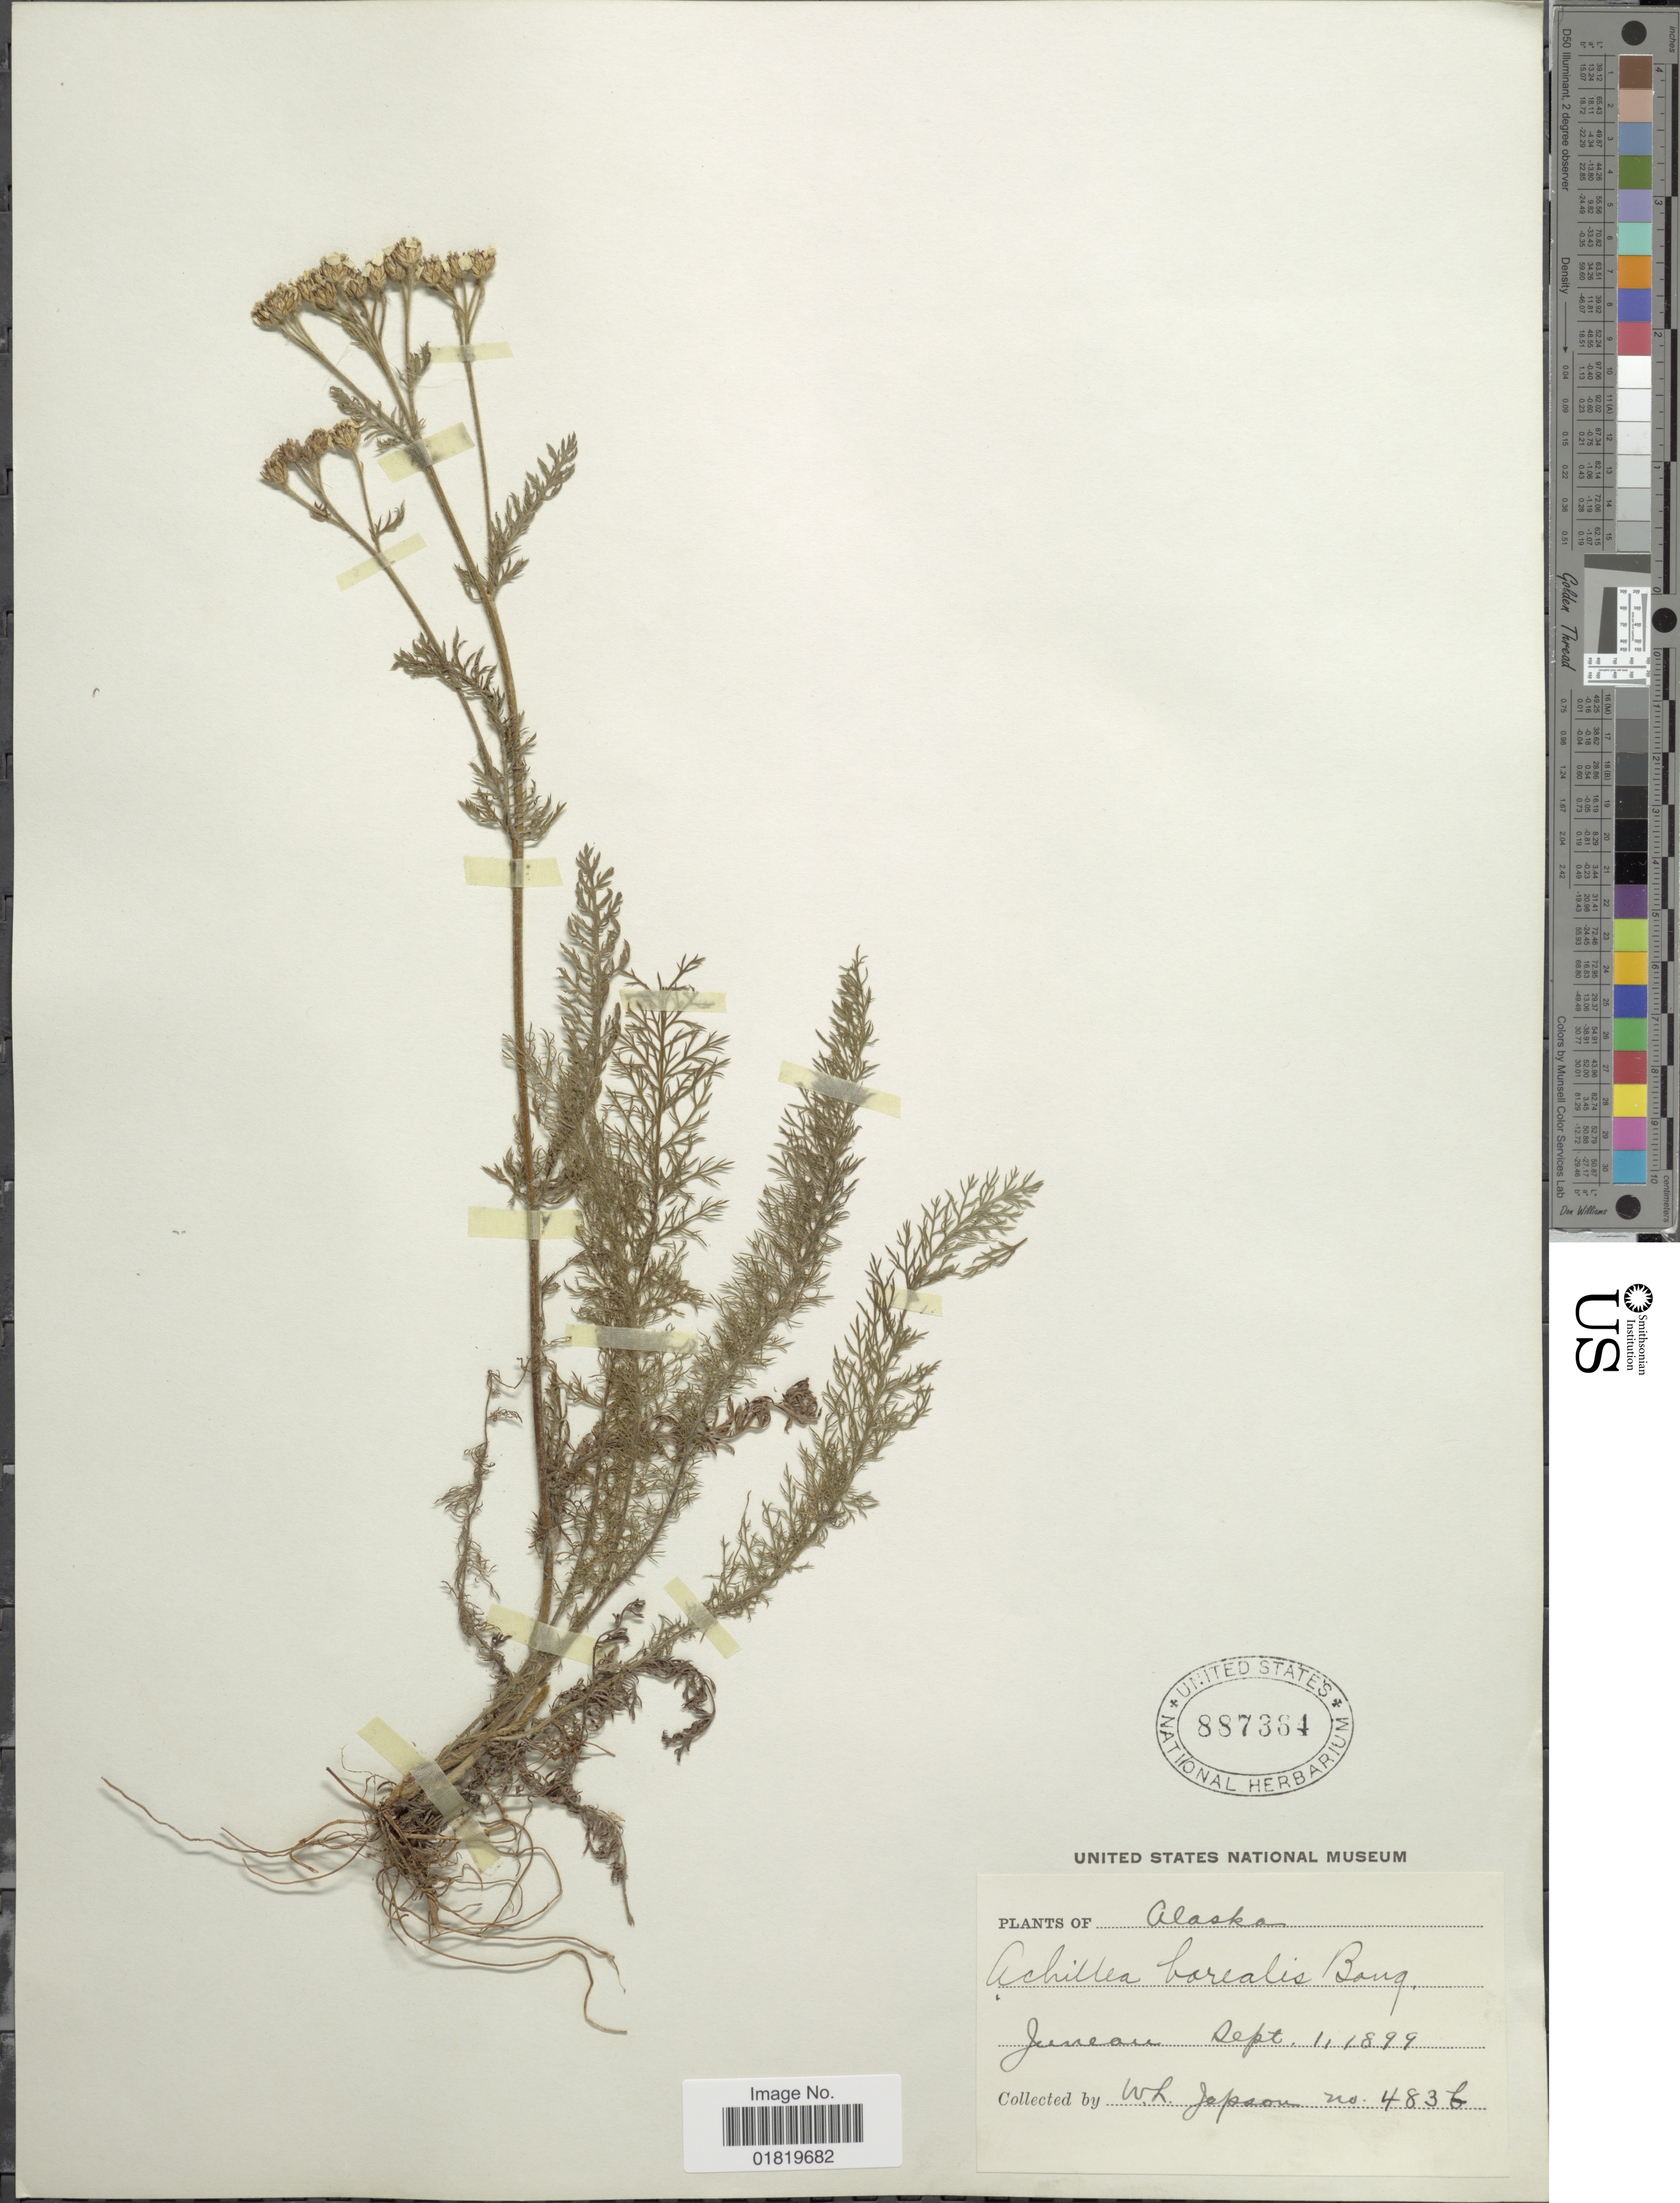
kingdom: Plantae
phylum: Tracheophyta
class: Magnoliopsida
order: Asterales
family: Asteraceae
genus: Achillea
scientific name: Achillea borealis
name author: Bong.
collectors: W. L. Jepson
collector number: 483b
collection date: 1899-09-01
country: United States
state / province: Alaska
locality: Juneau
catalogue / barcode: US 887364